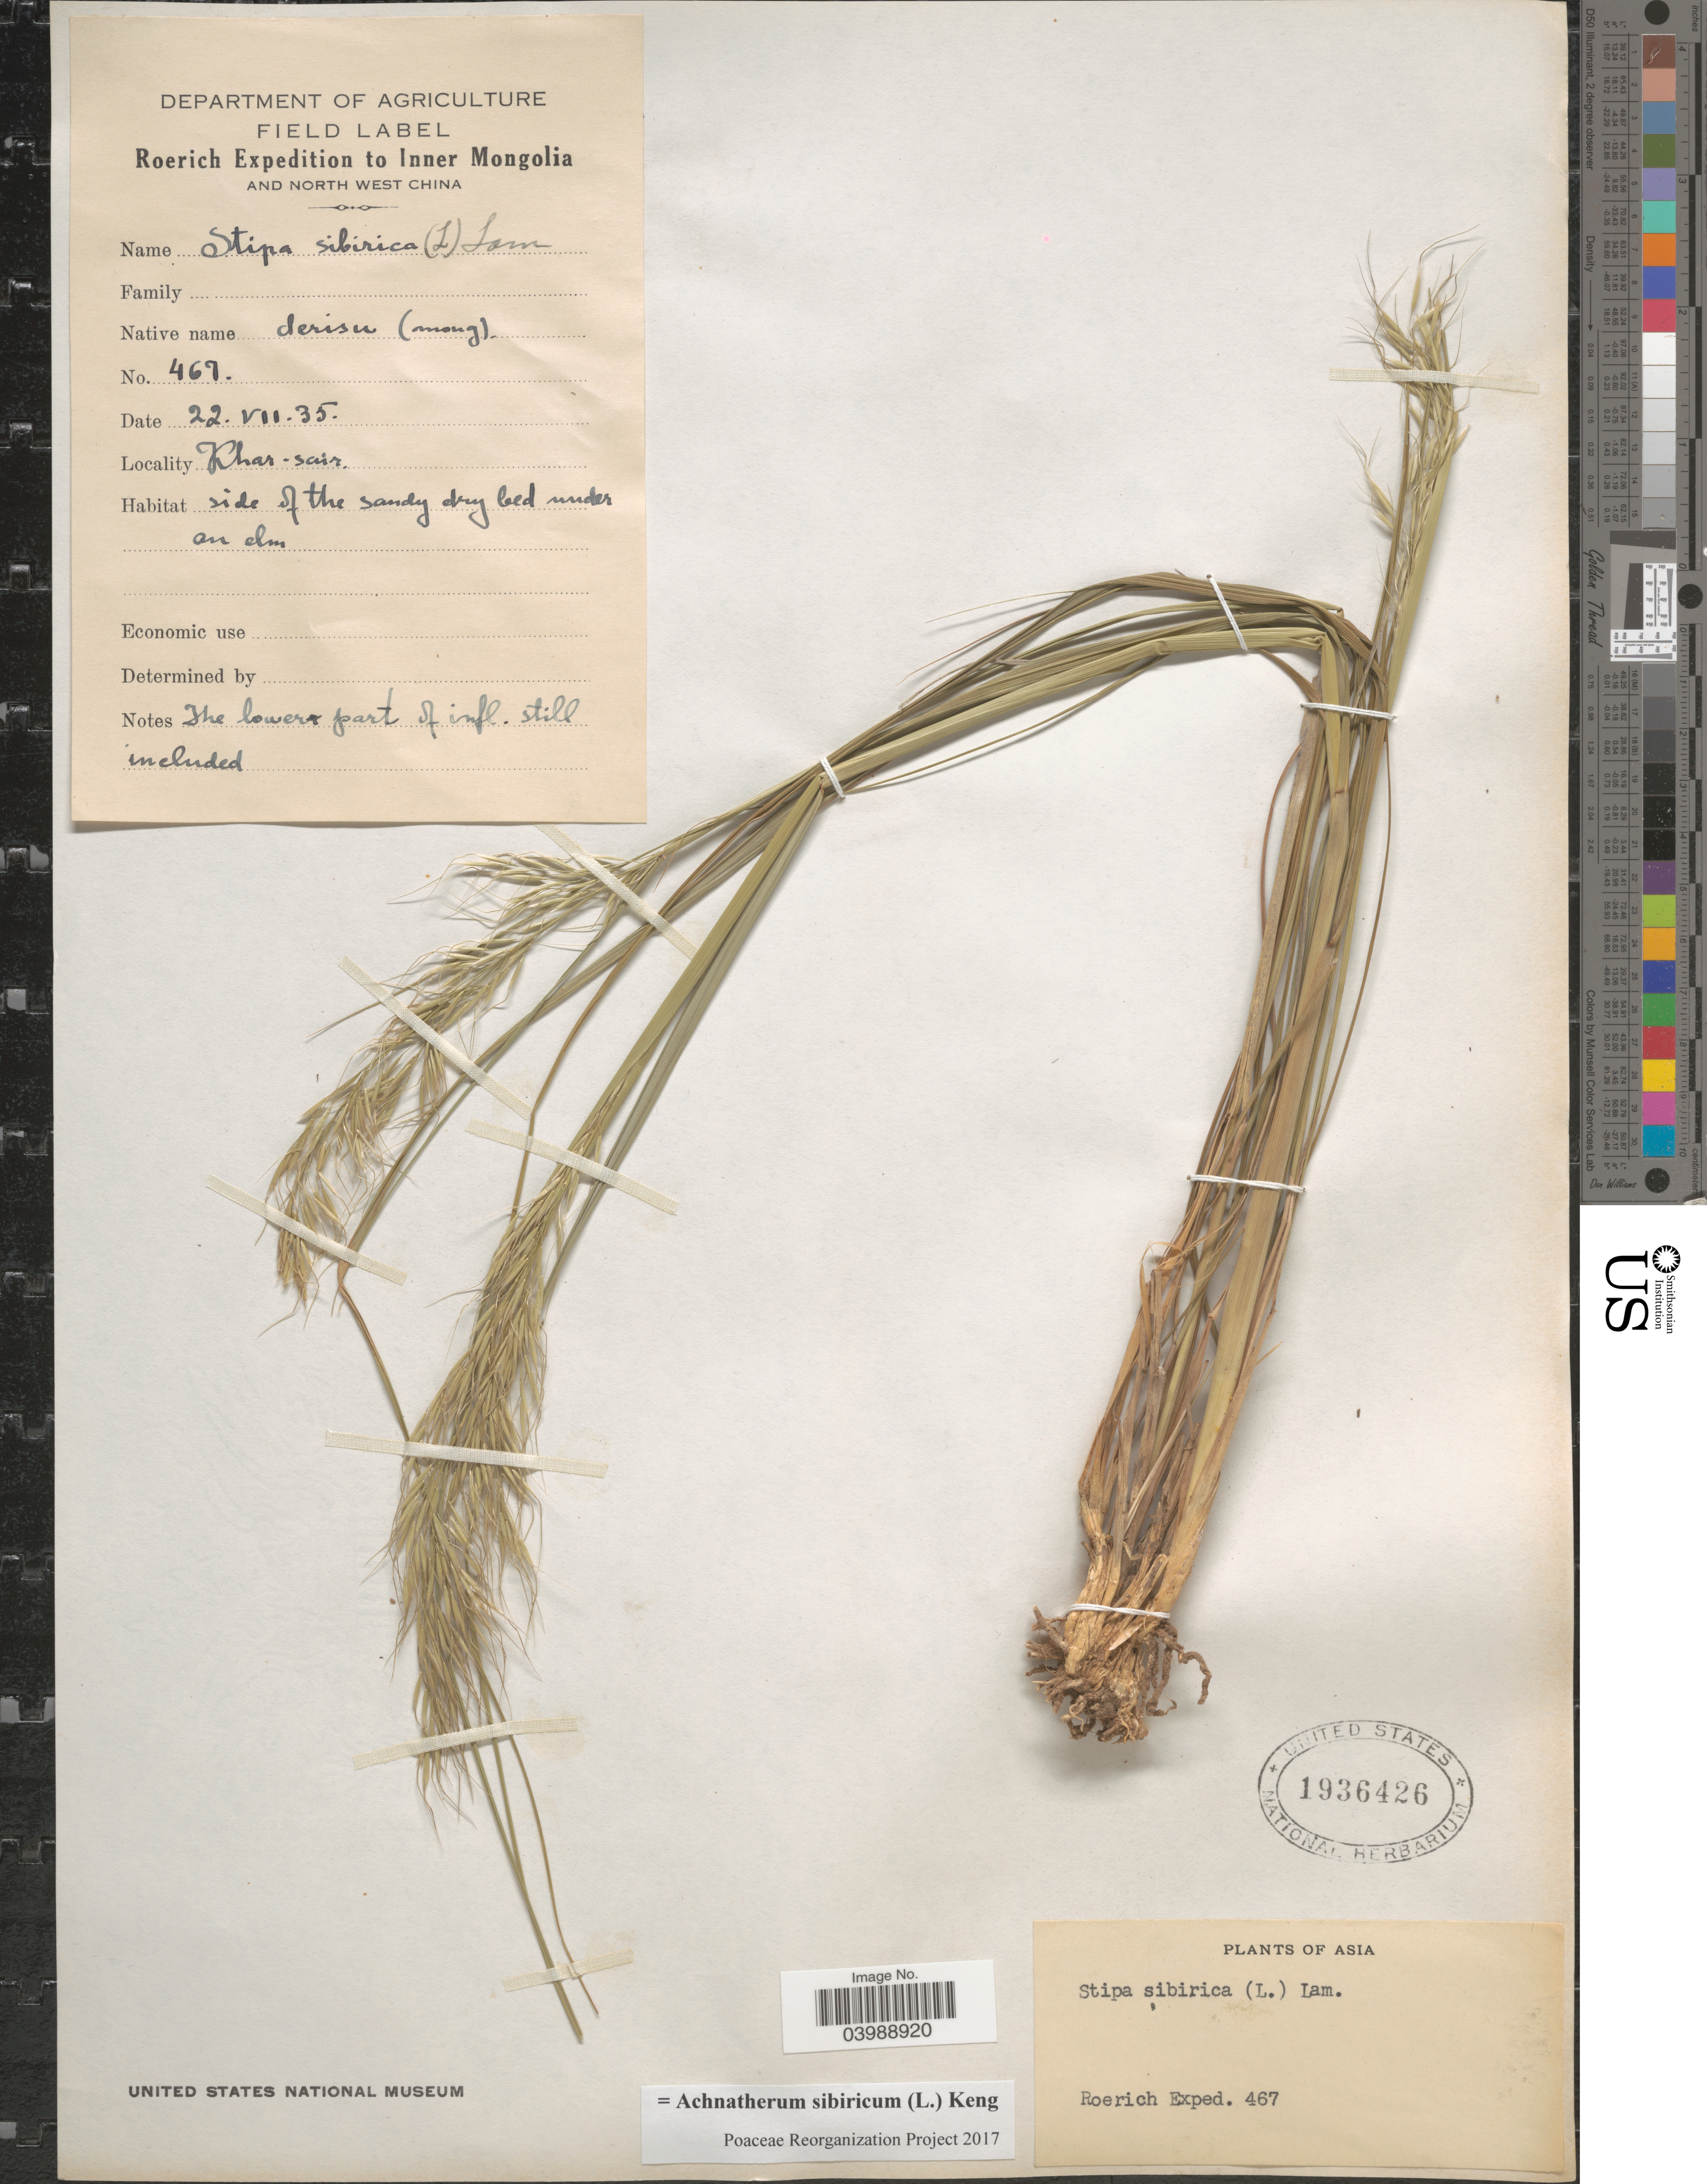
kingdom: Plantae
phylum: Tracheophyta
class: Liliopsida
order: Poales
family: Poaceae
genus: Achnatherum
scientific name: Achnatherum sibiricum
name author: (L.) Keng ex Tzvelev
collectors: Roerich Expedition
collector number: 467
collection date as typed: Transcribed d/m/y: 22/7/35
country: China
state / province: Nei Monggol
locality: Inner Mongolia and North West China. Khar-sair. Side of the sandy dry bed under an elm.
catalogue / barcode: US 1936426